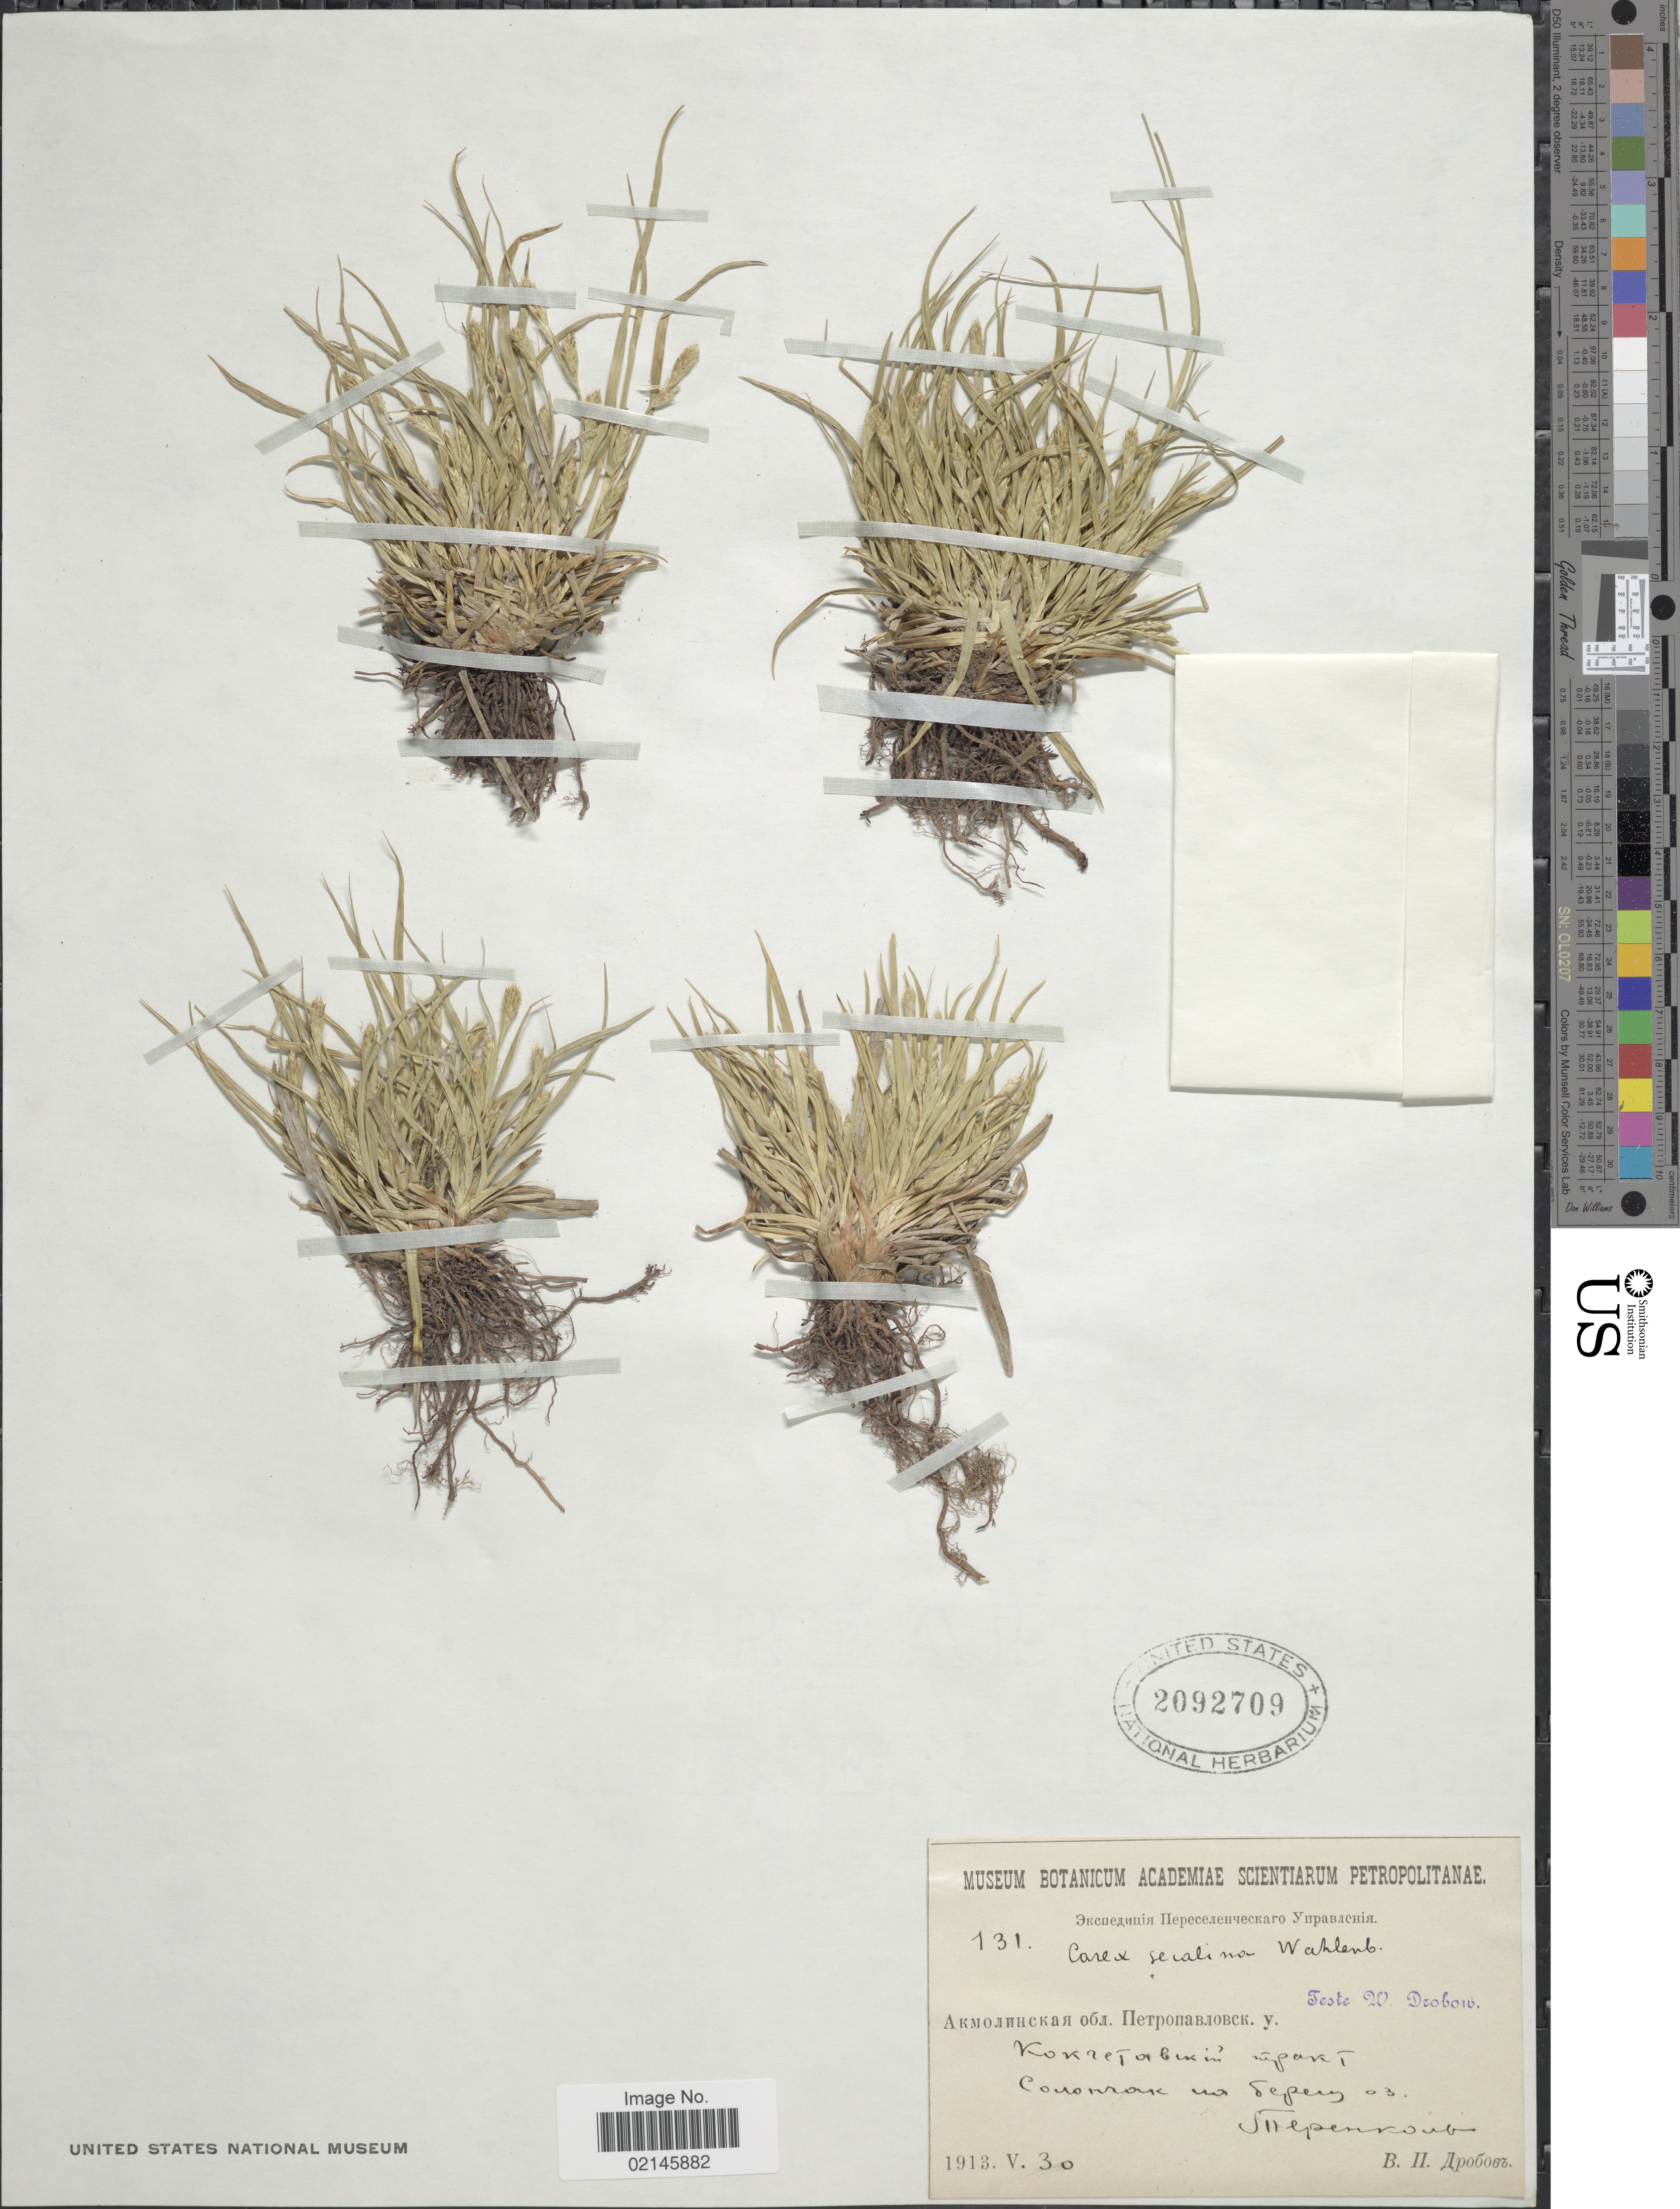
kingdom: Plantae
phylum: Tracheophyta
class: Liliopsida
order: Poales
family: Cyperaceae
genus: Carex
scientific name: Carex secalina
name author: Willd. ex Wahlenb.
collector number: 131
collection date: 1913-05-30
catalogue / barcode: US 2092709